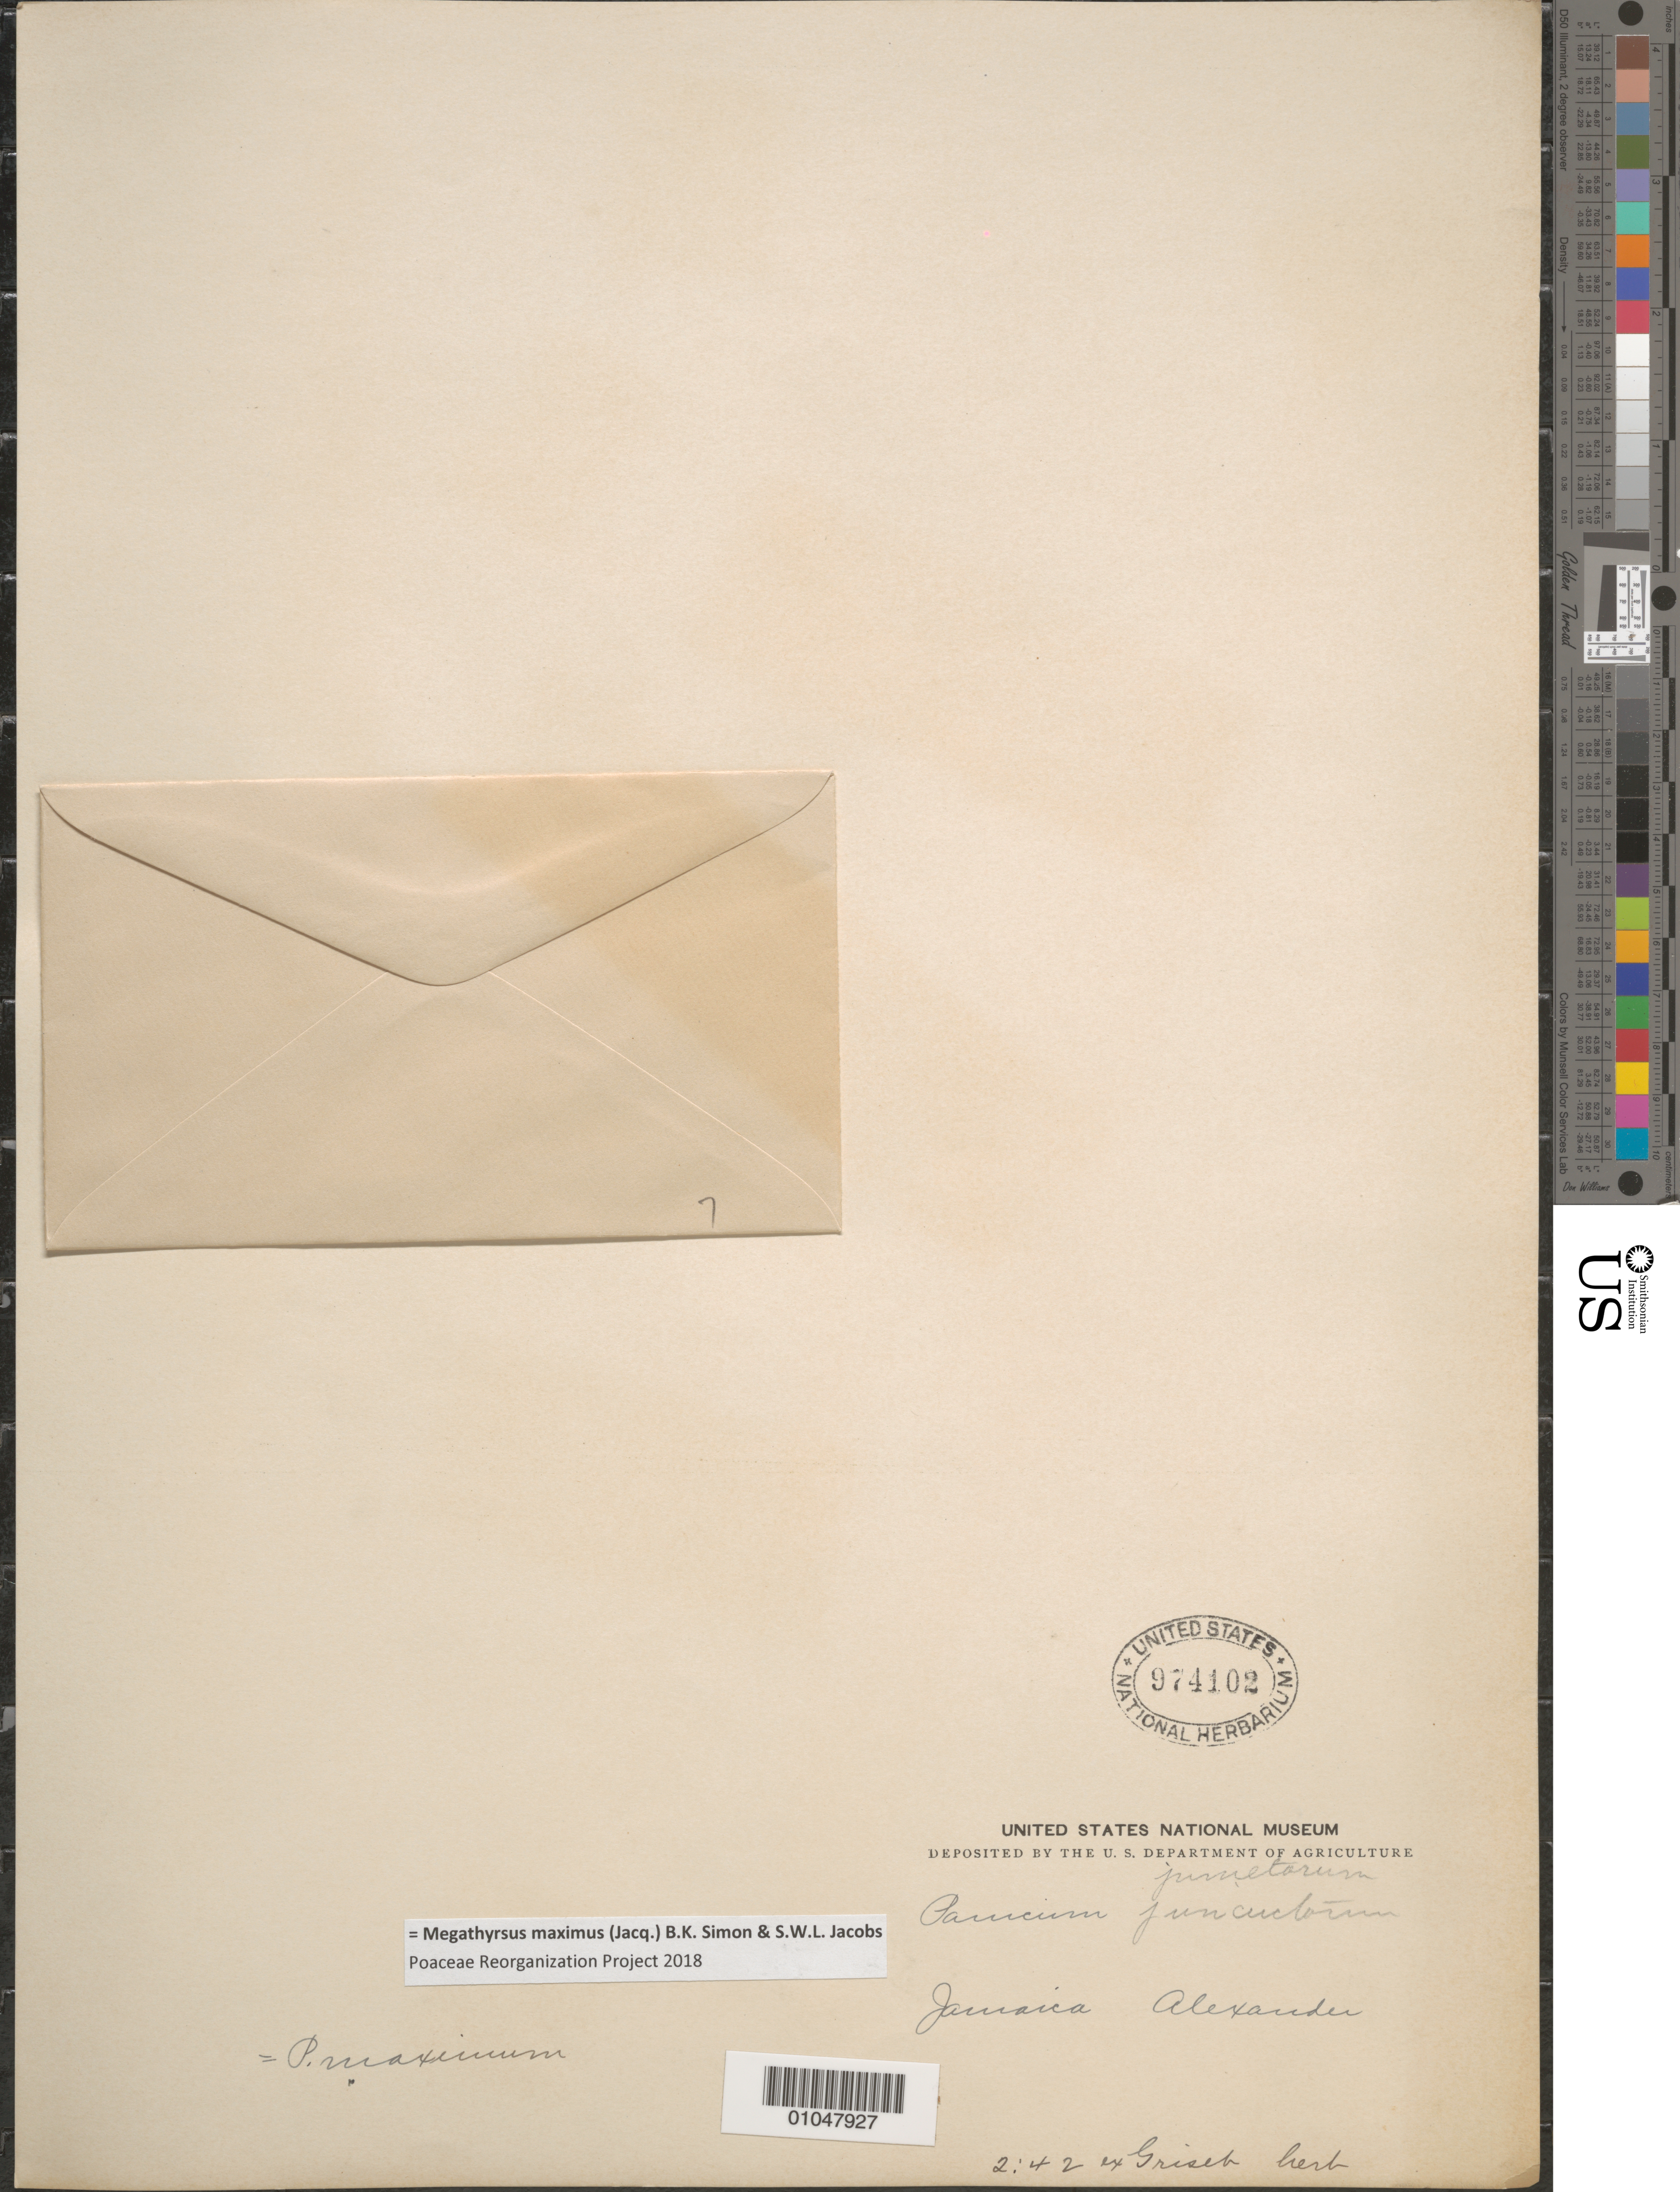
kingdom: Plantae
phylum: Tracheophyta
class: Liliopsida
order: Poales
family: Poaceae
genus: Panicum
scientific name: Panicum maximum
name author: Jacq.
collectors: R. C. Alexander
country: Jamaica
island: Jamaica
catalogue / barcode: US 974102